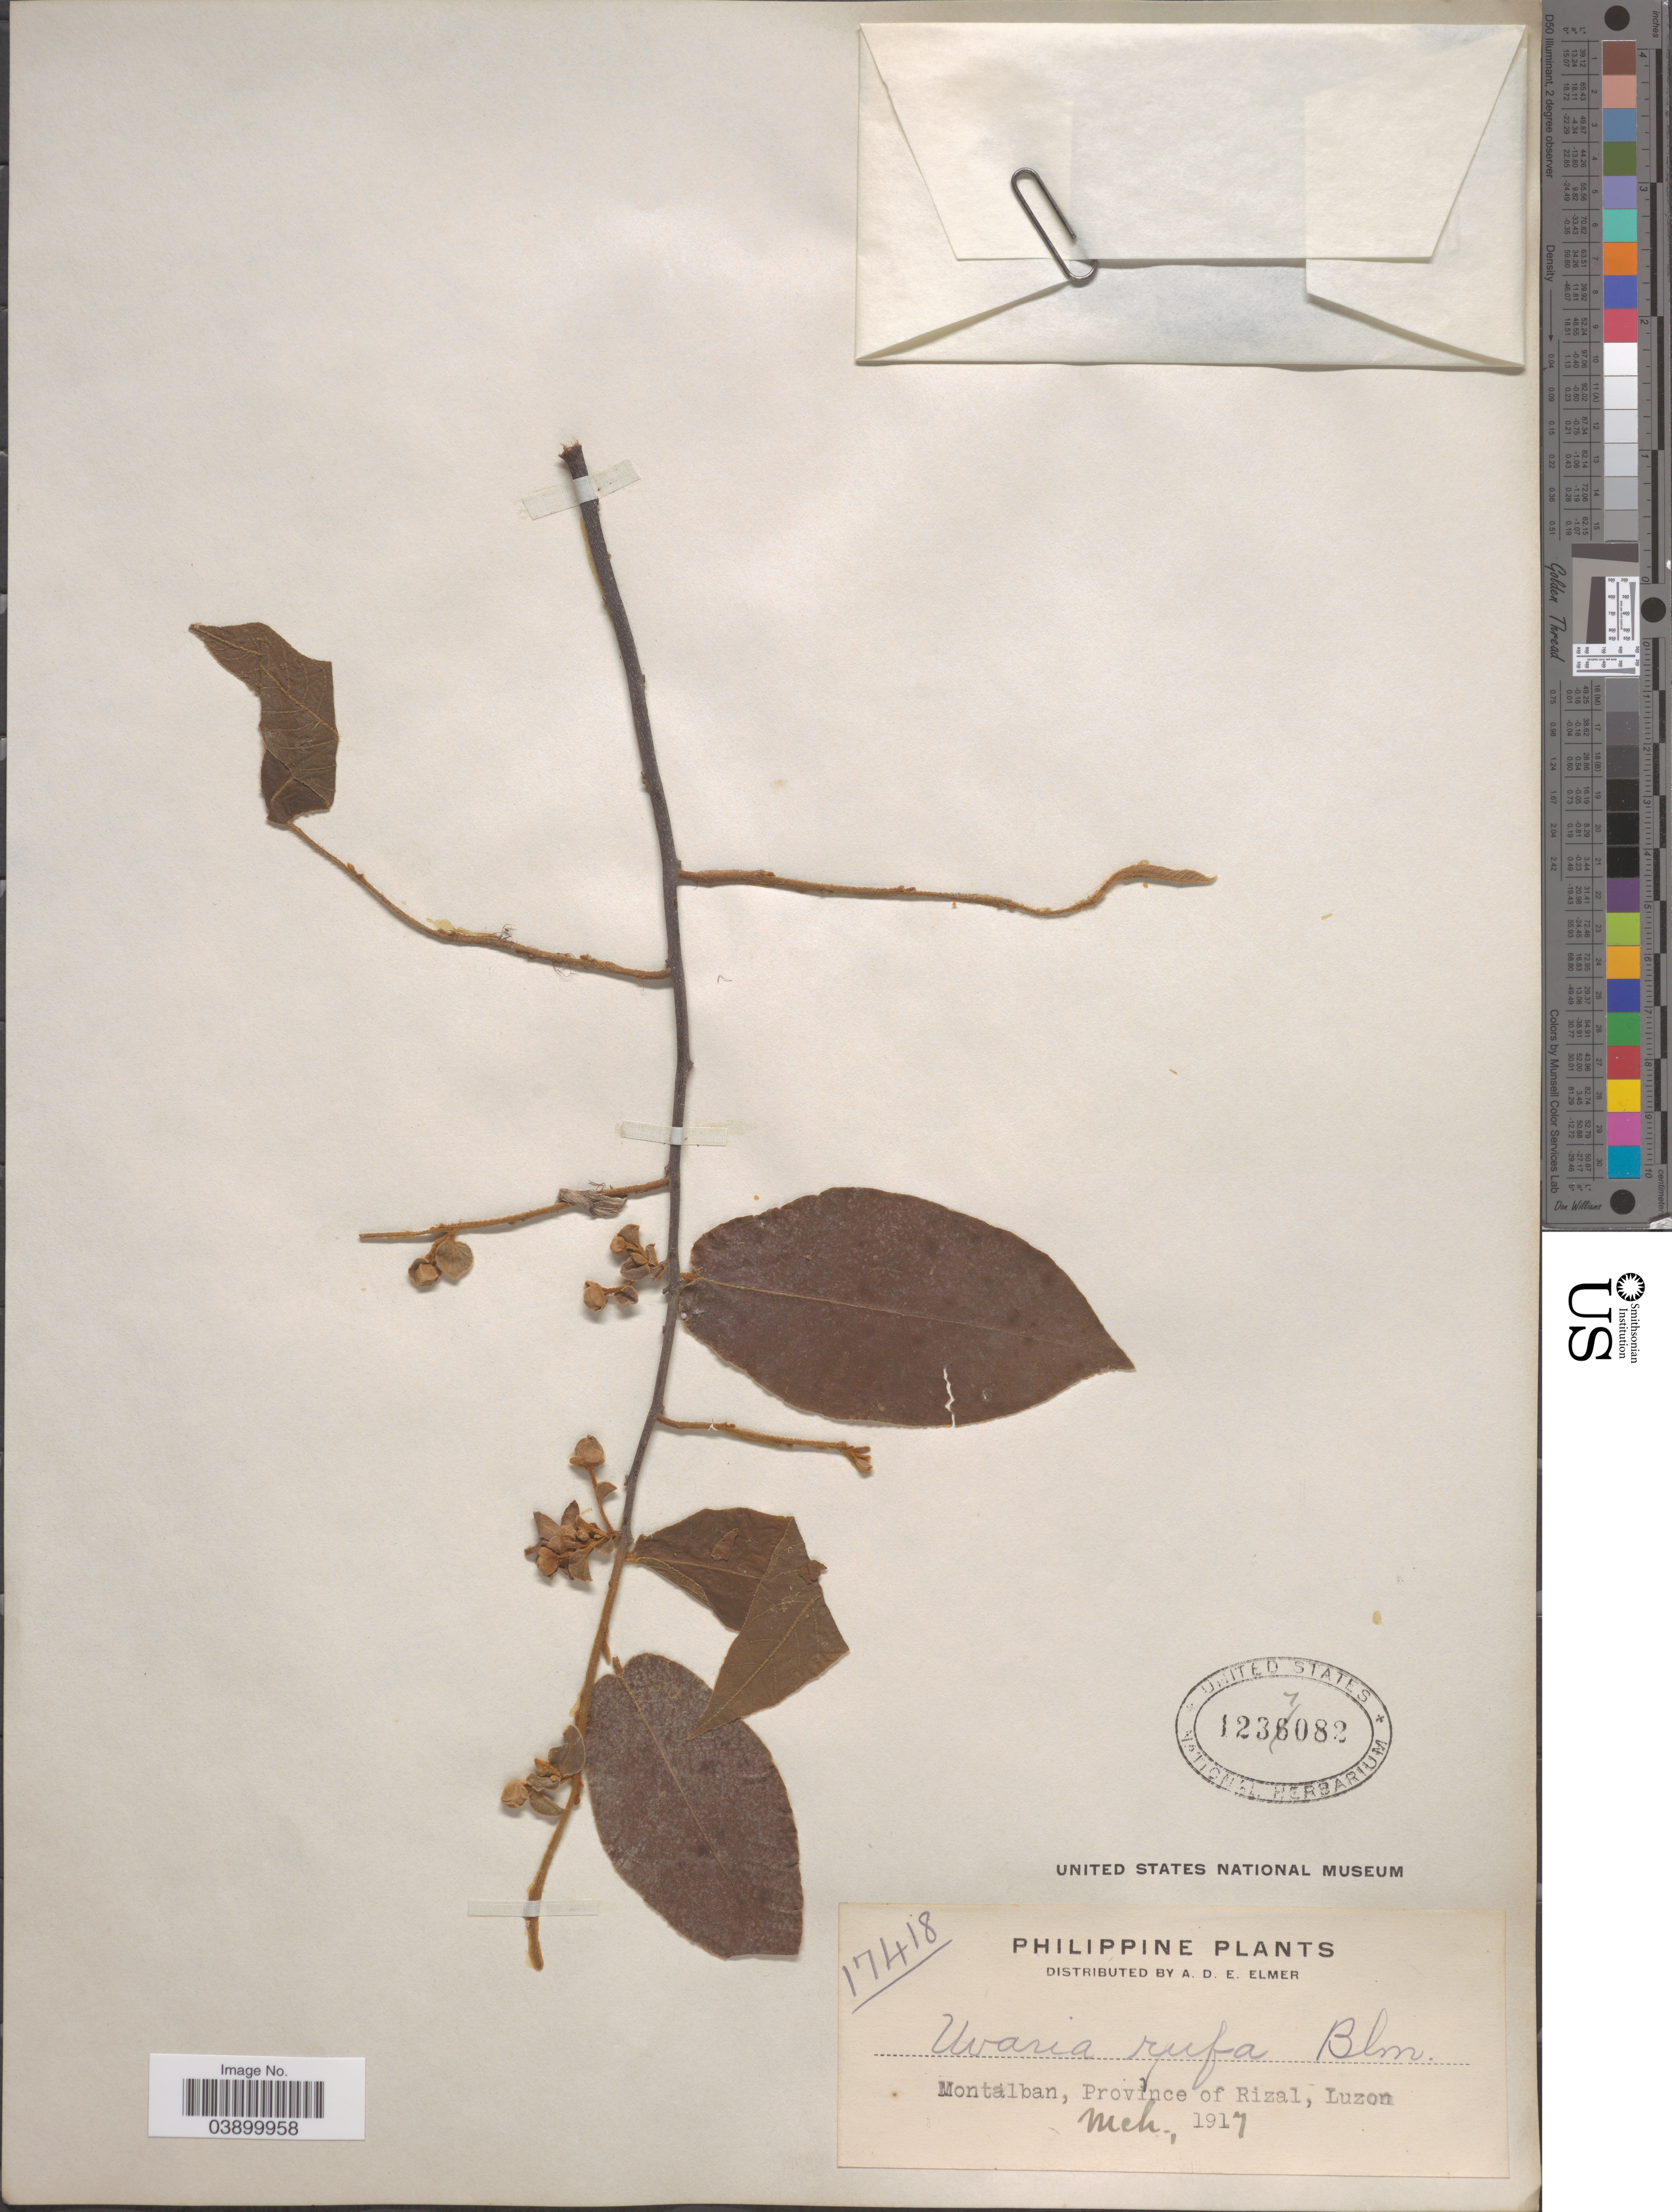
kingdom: Plantae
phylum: Tracheophyta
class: Magnoliopsida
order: Magnoliales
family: Annonaceae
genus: Uvaria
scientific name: Uvaria rufa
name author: Blume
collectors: A. D. E. Elmer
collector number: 17418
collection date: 1917-03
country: Philippines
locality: Montalban, Province of Rizal, Luzon.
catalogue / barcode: US 1237082